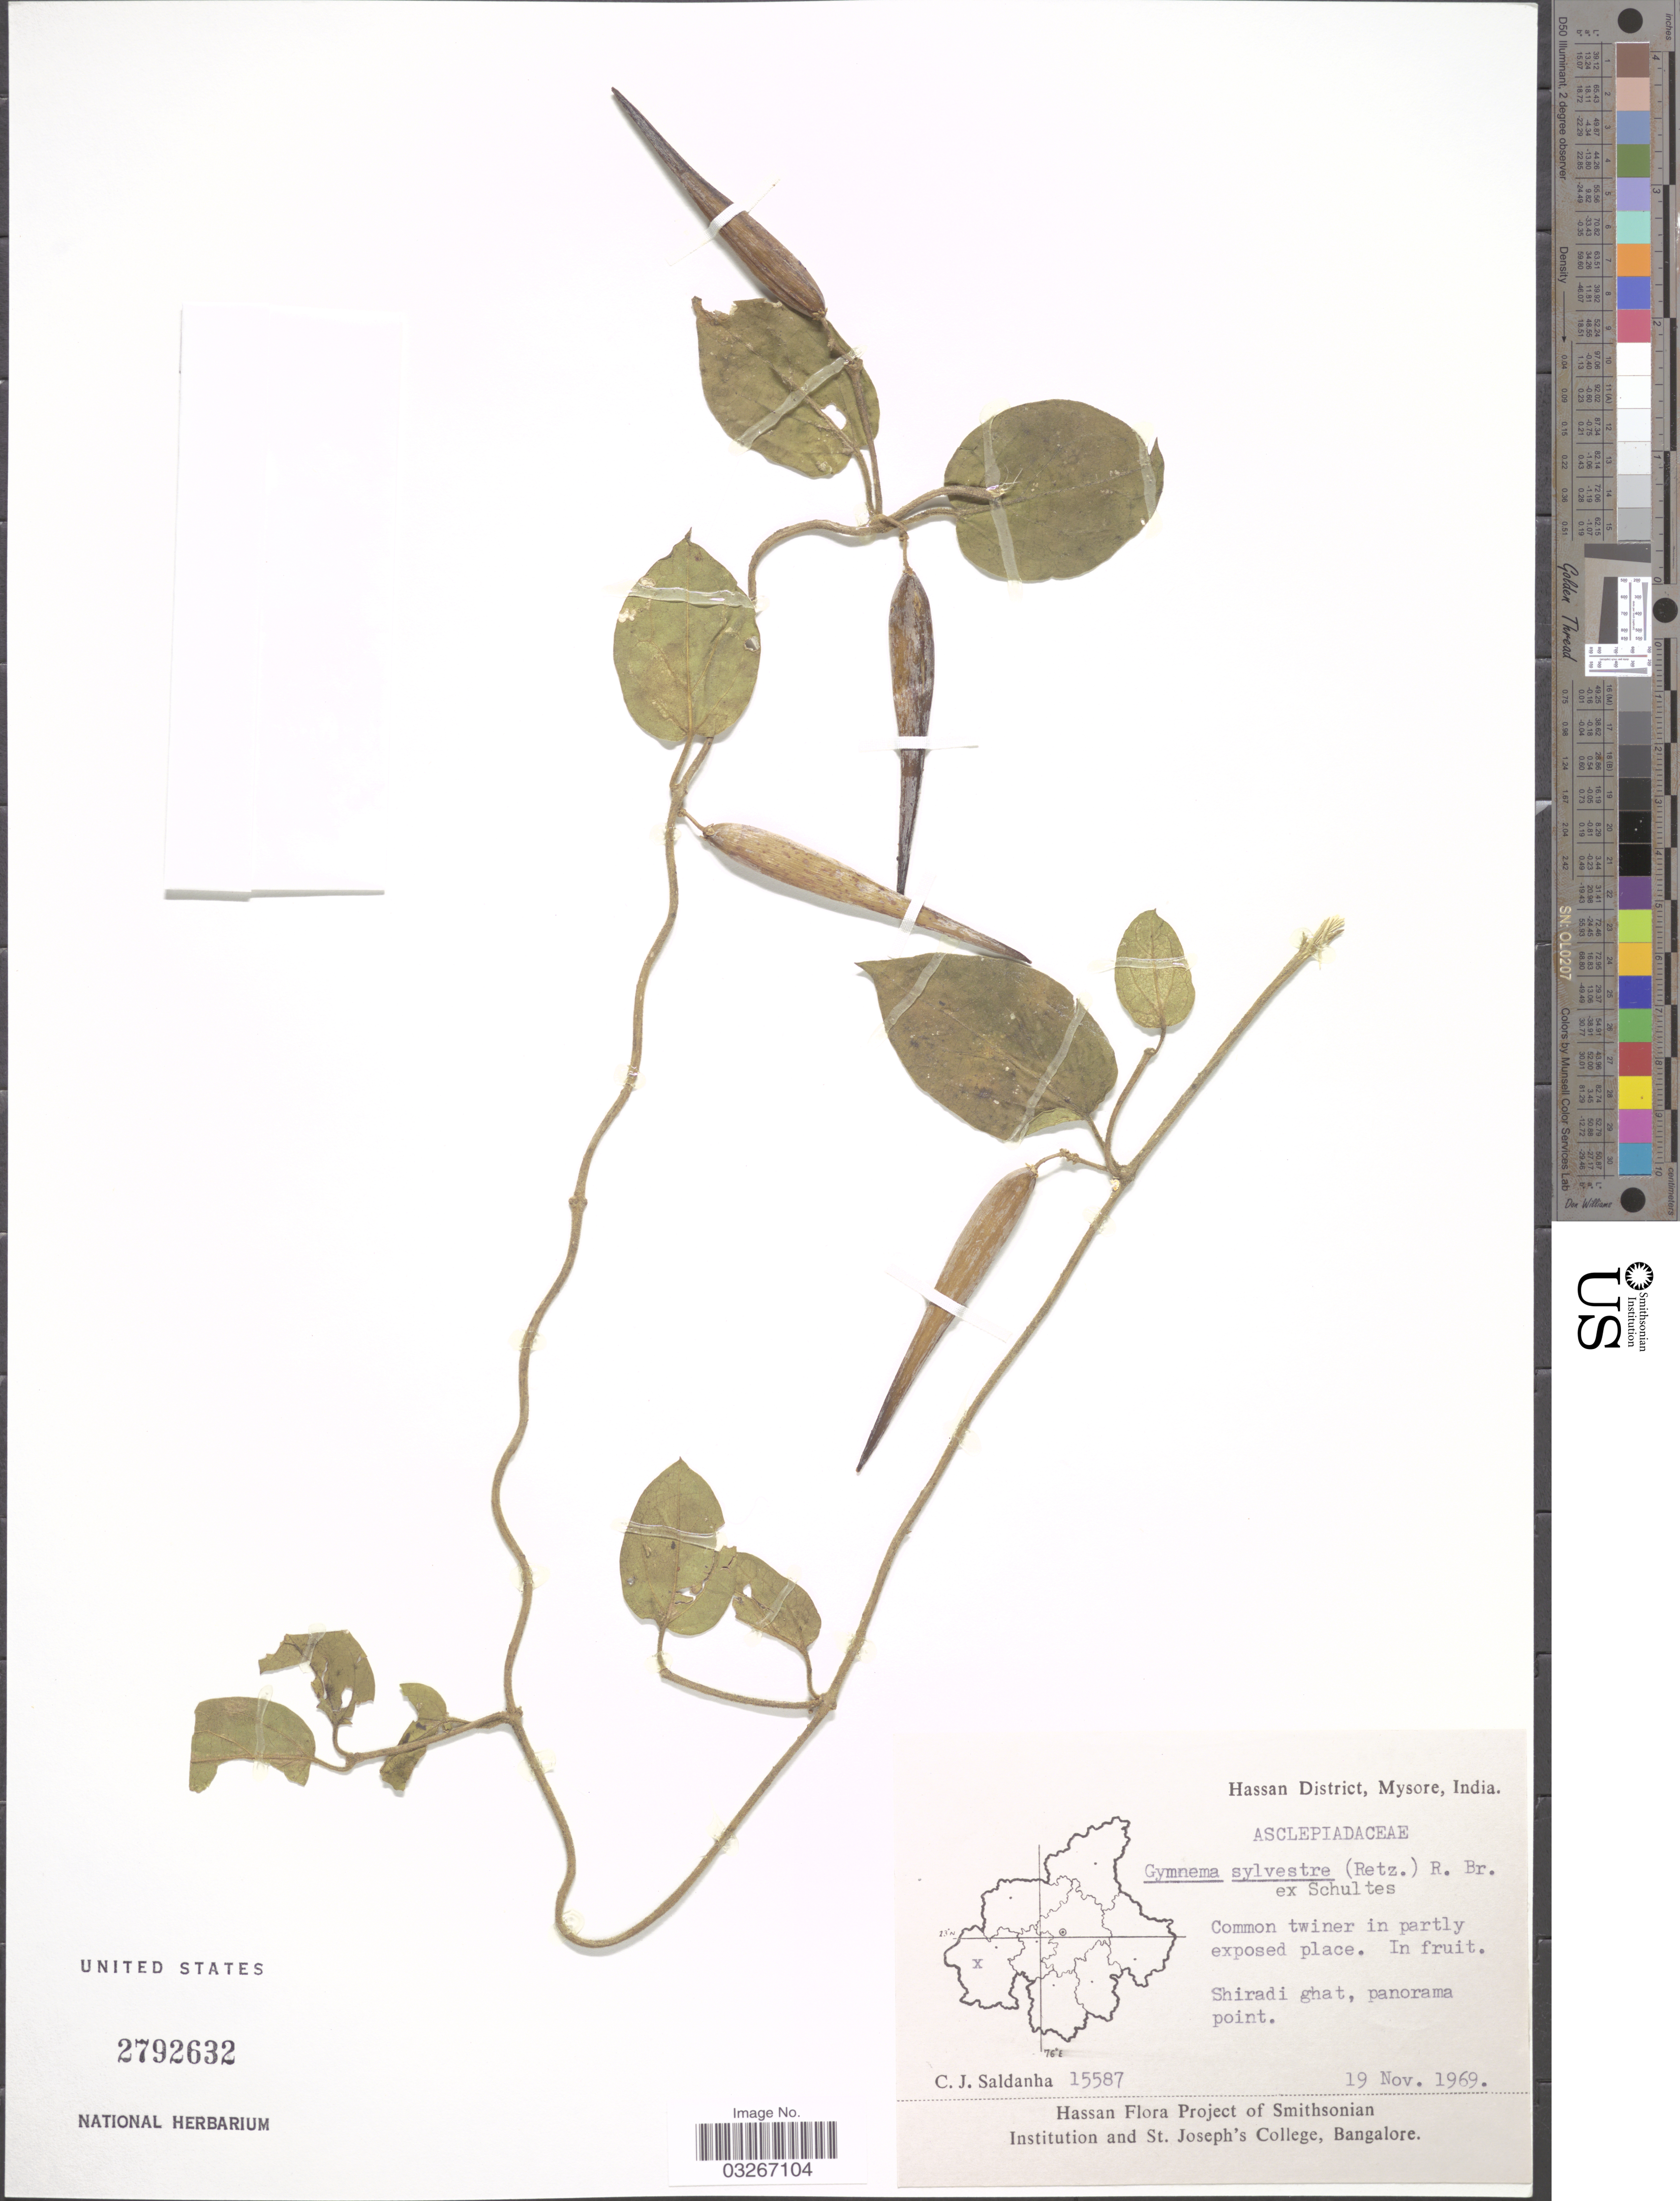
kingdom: Plantae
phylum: Tracheophyta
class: Magnoliopsida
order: Gentianales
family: Apocynaceae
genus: Gymnema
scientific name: Gymnema sylvestre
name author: (Retz.) R. Br. ex Schult. in Roem. & Schult.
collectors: C. J. Saldanha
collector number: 15587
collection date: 1969-11-19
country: India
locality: Hassan District, Mysore. Shiradi ghat, panorama point.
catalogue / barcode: US 2792632